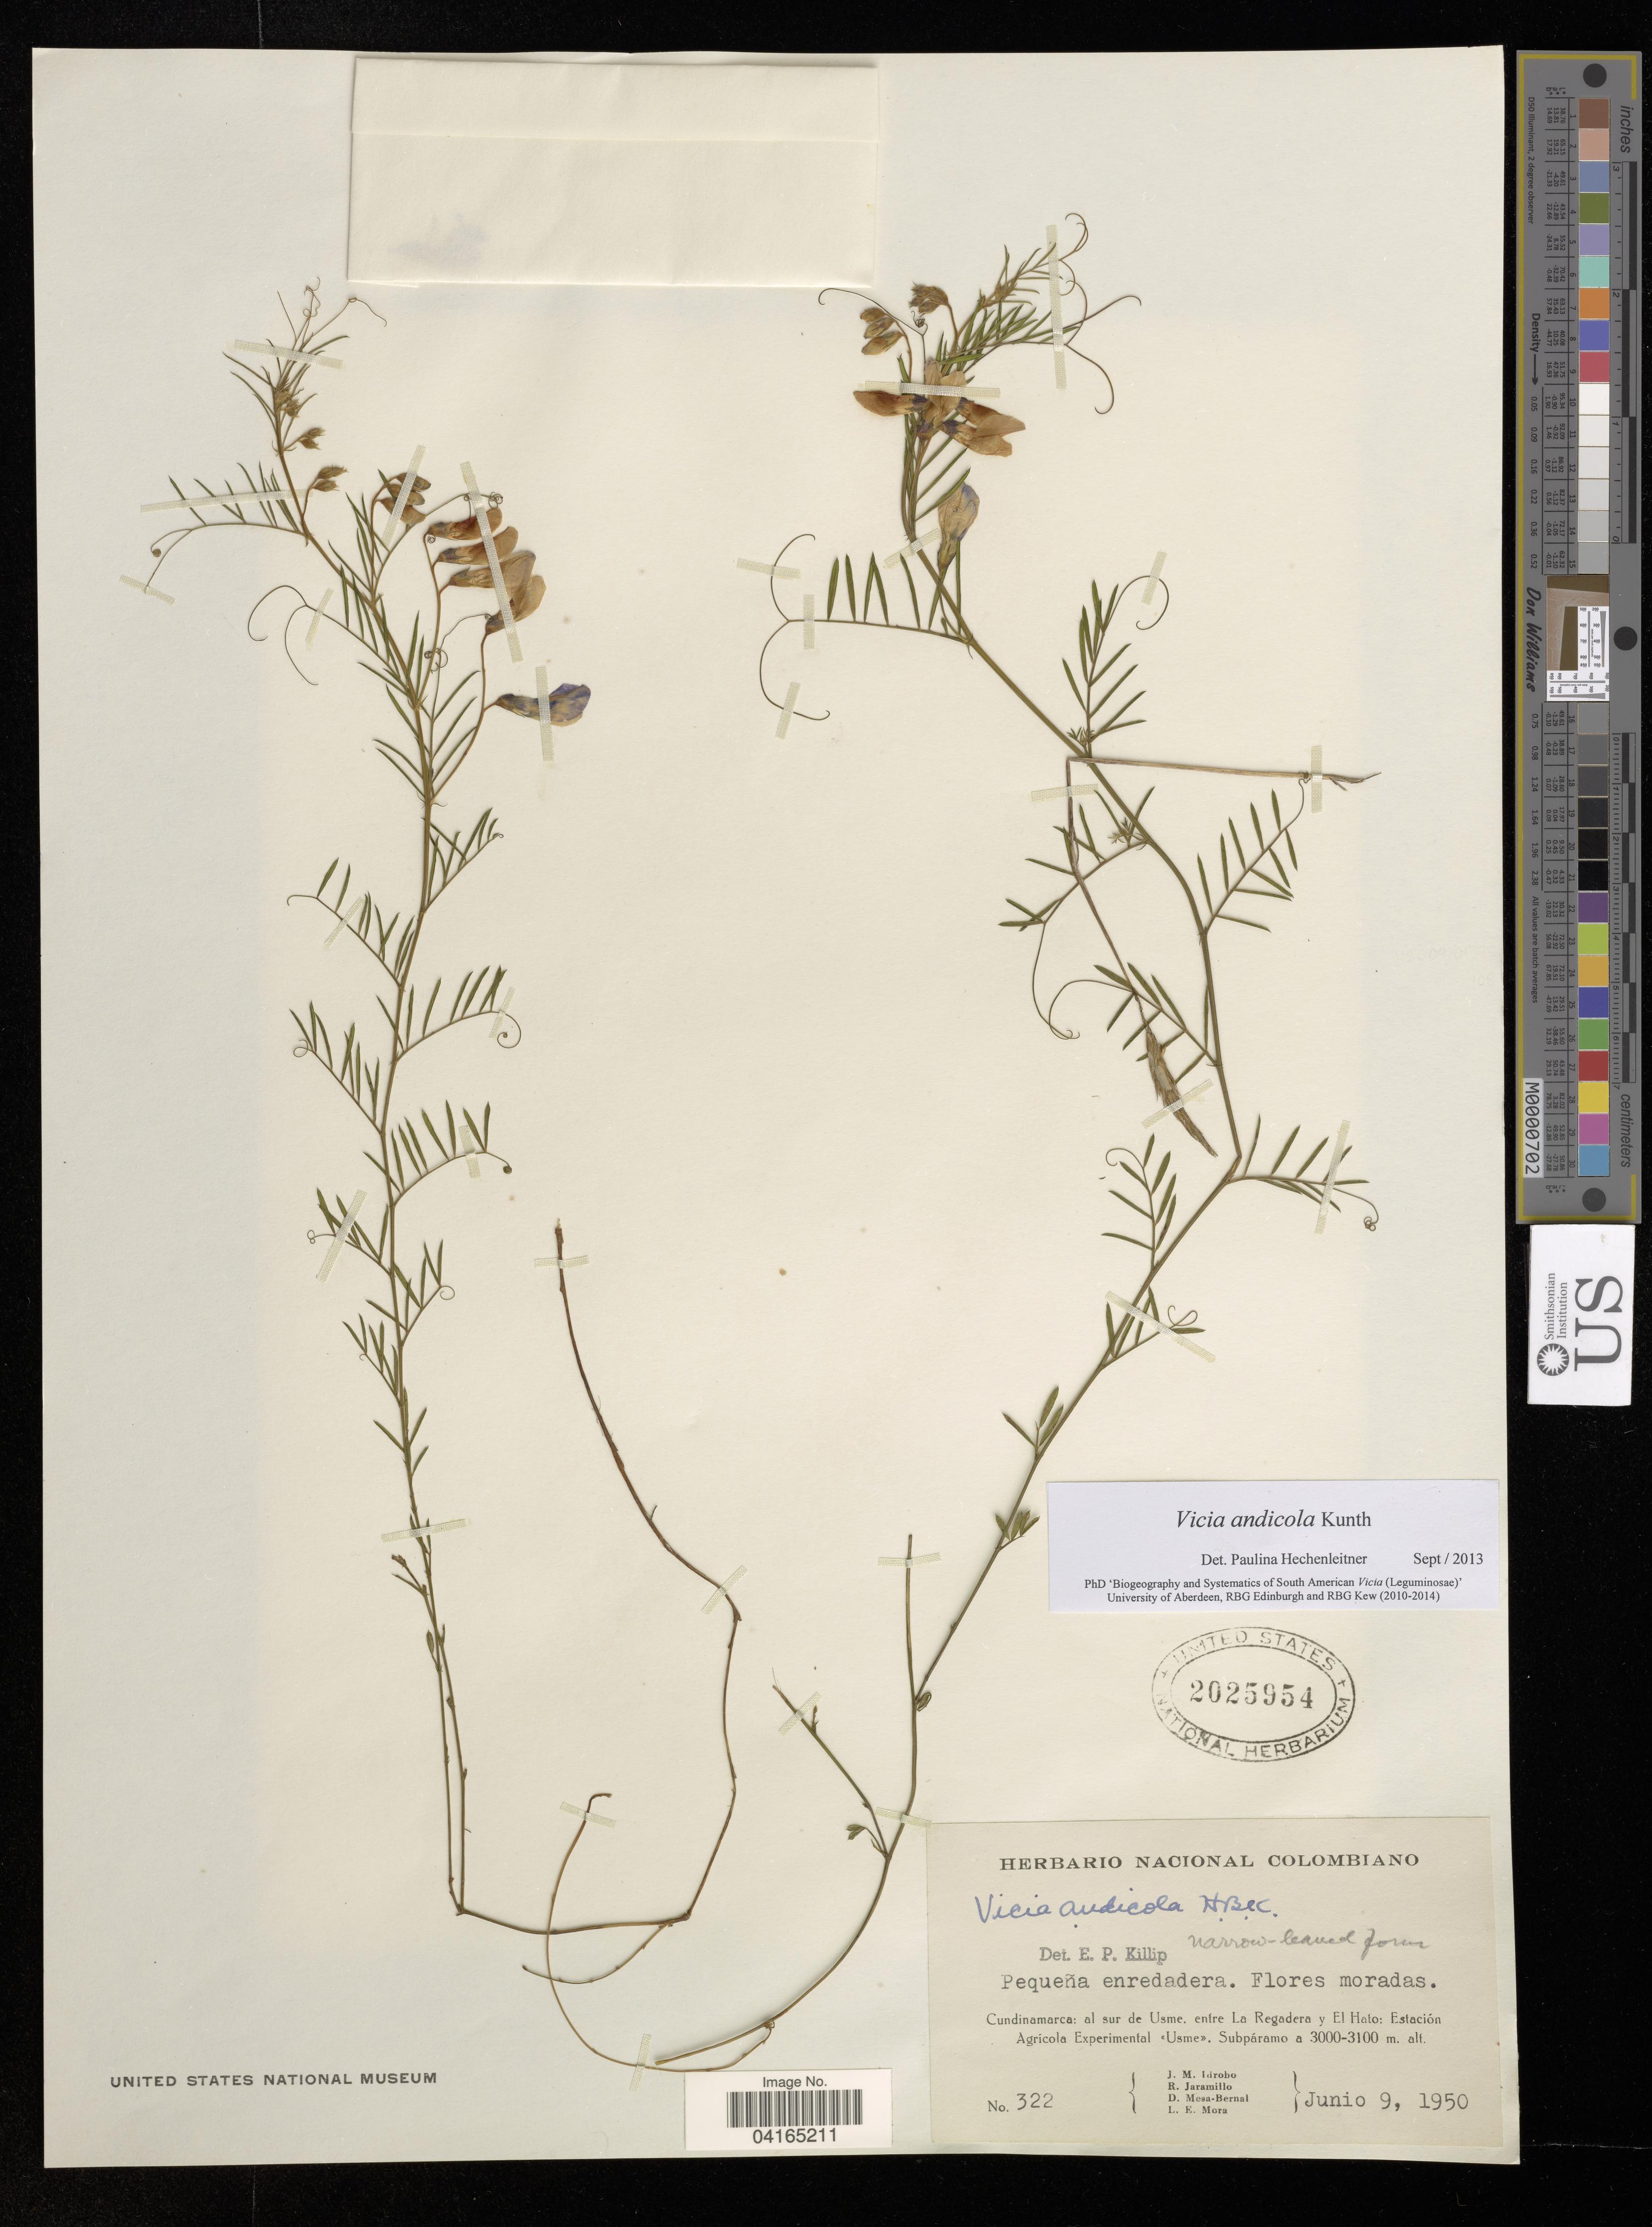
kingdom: Plantae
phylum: Tracheophyta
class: Magnoliopsida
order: Fabales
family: Fabaceae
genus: Vicia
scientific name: Vicia andicola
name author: Kunth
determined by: Hechenleitner, Paulina, RBG Edinburgh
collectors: J. Idrobo, R. Jaramillo, D. Mesa-Bernal & L. Mora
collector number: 322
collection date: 1950-06-09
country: Colombia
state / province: Cundinamarca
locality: Al sur de Usme. entre La Regadera y El Hato: Estación Agricola Experimental.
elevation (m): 3000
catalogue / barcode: US 2025954